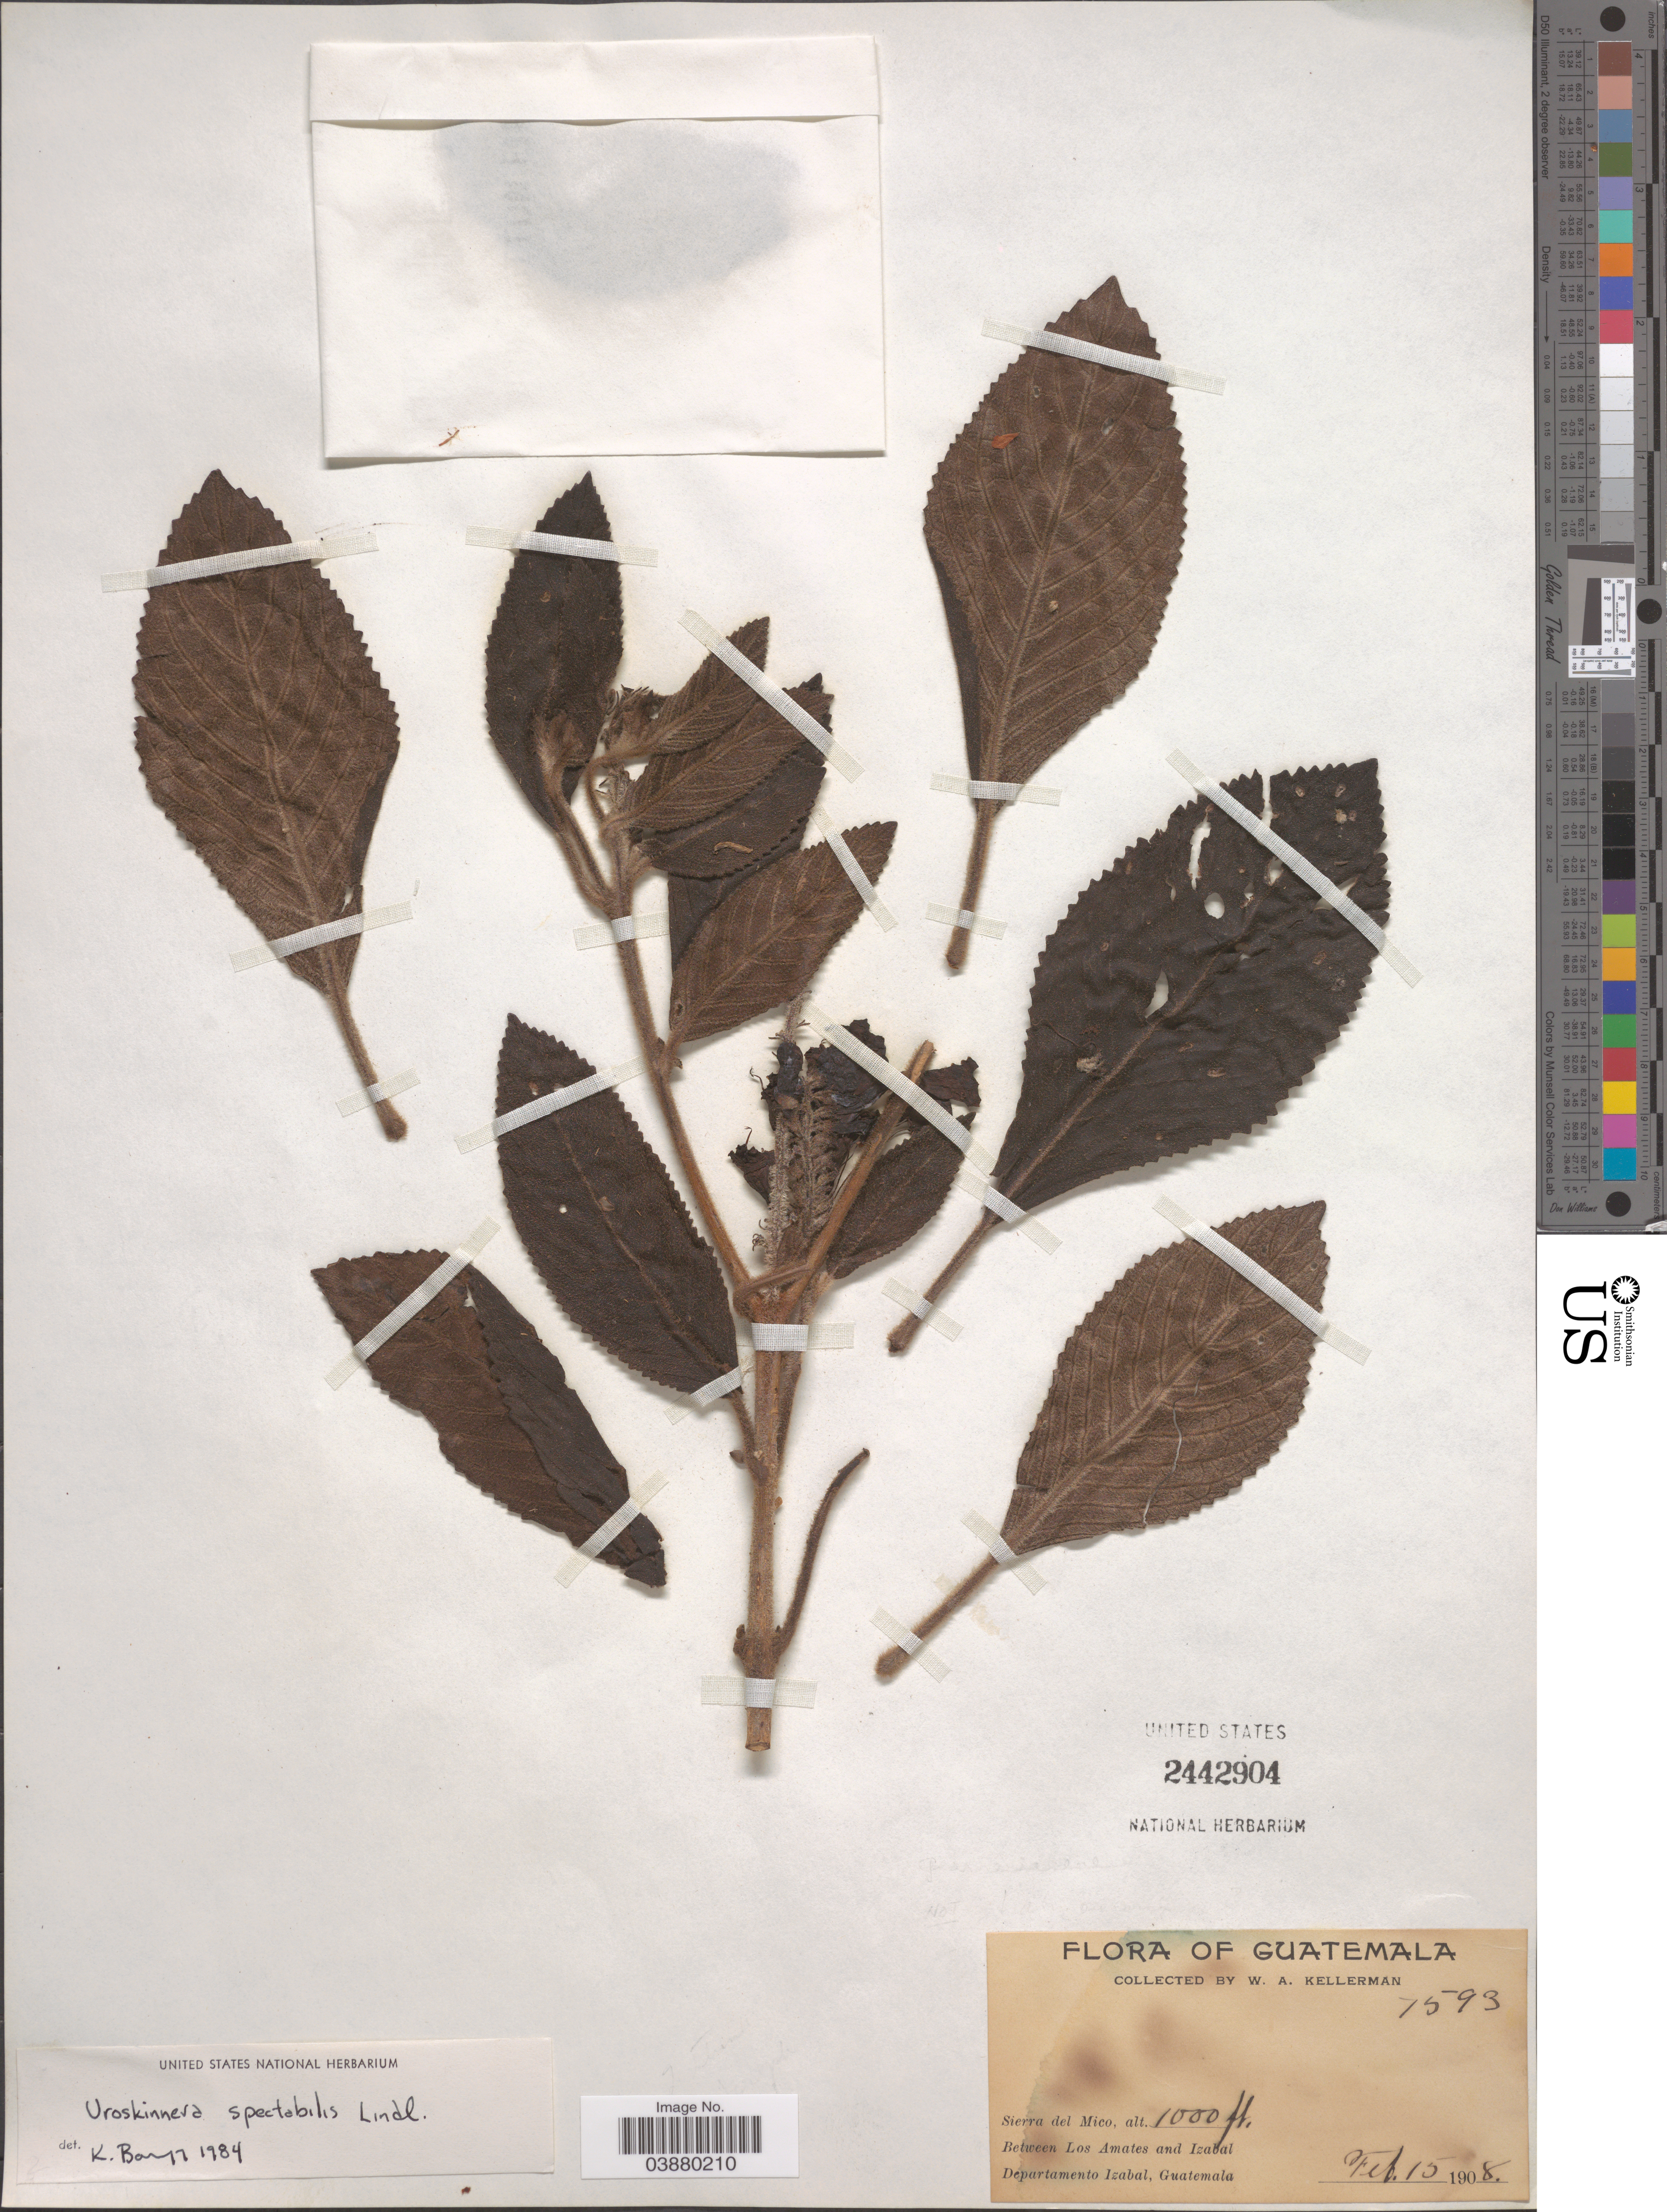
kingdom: Plantae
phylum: Tracheophyta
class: Magnoliopsida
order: Lamiales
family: Plantaginaceae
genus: Uroskinnera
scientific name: Uroskinnera spectabilis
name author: Lindl.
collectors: W. Kellerman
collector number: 7593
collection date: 1908-02-15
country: Guatemala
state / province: Izabal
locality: Sierra del Mico. Between Los Amates and Izabal. Departamento Izabal.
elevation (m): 305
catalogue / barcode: US 2442904